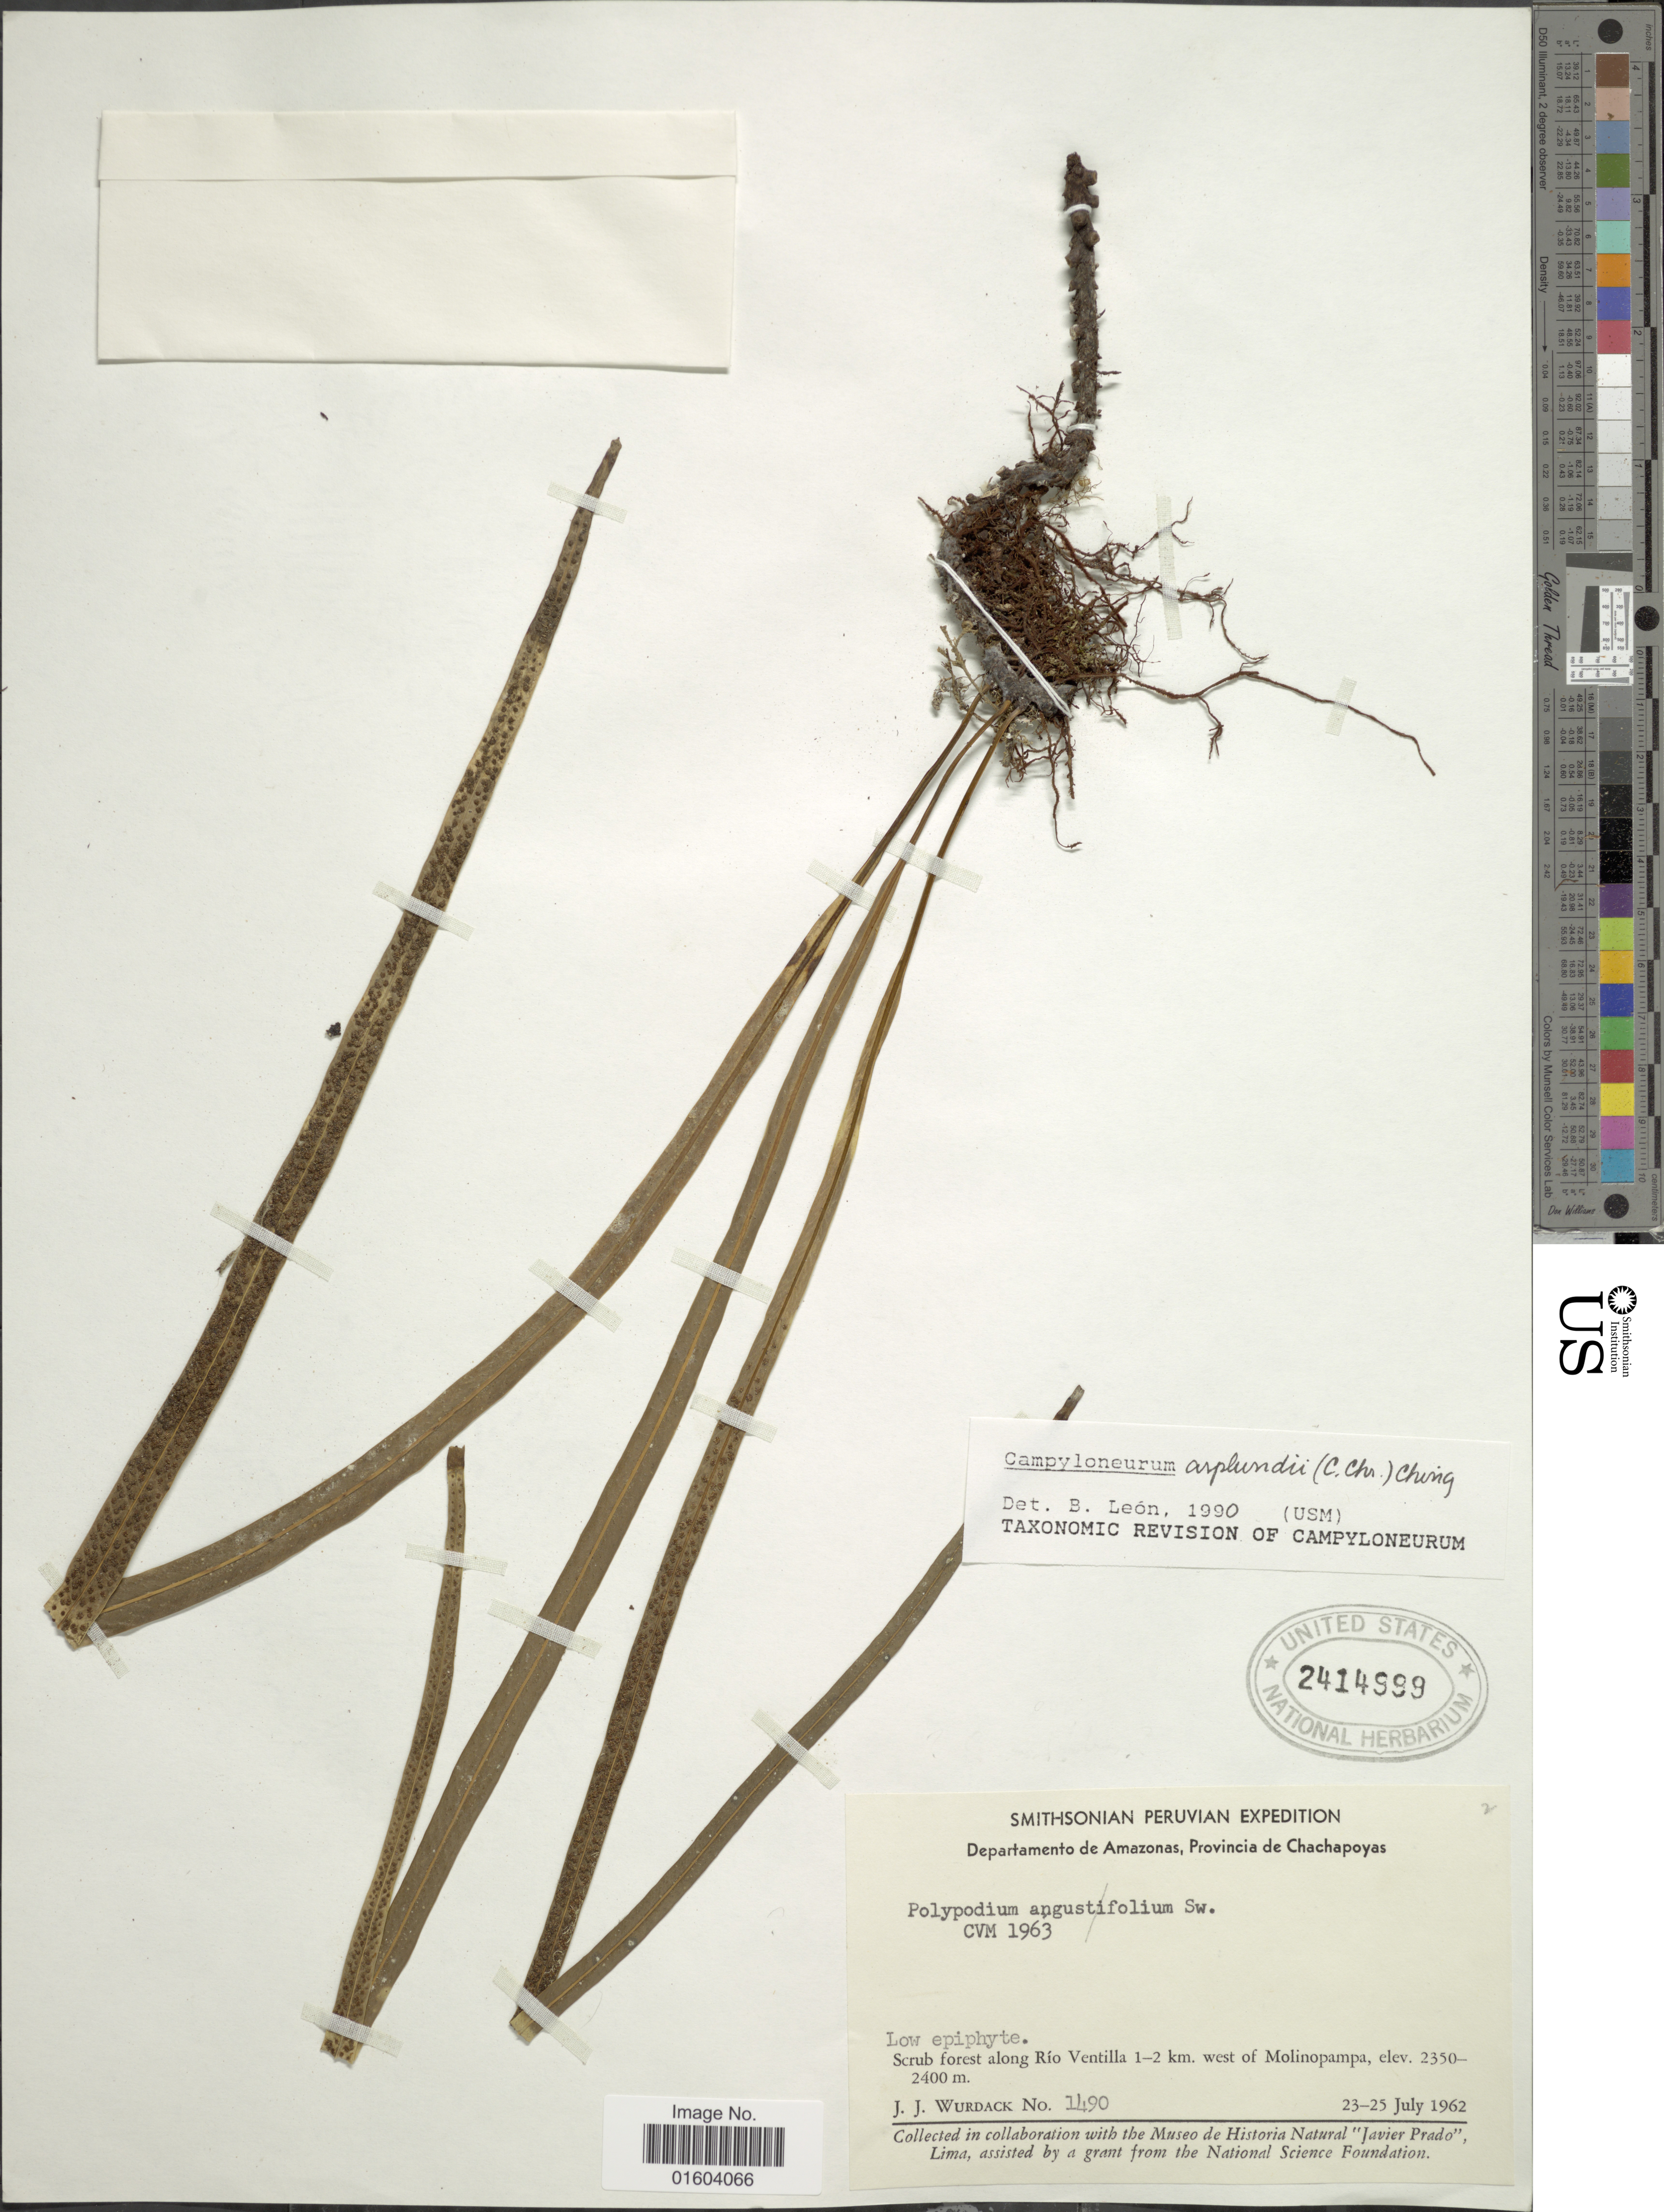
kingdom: Plantae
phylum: Tracheophyta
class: Polypodiopsida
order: Polypodiales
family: Polypodiaceae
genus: Campyloneurum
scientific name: Campyloneurum asplundii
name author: (C. Chr.) Ching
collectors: J. J. Wurdack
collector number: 1490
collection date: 1962-07-23/1962-07-25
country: Peru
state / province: Amazonas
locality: Departamento de Amazonas, Provincia de Chachapoyas. Scrub forest along Rio Ventilla 1-2 km. west of Molinopampa.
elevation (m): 2350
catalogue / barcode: US 2414999